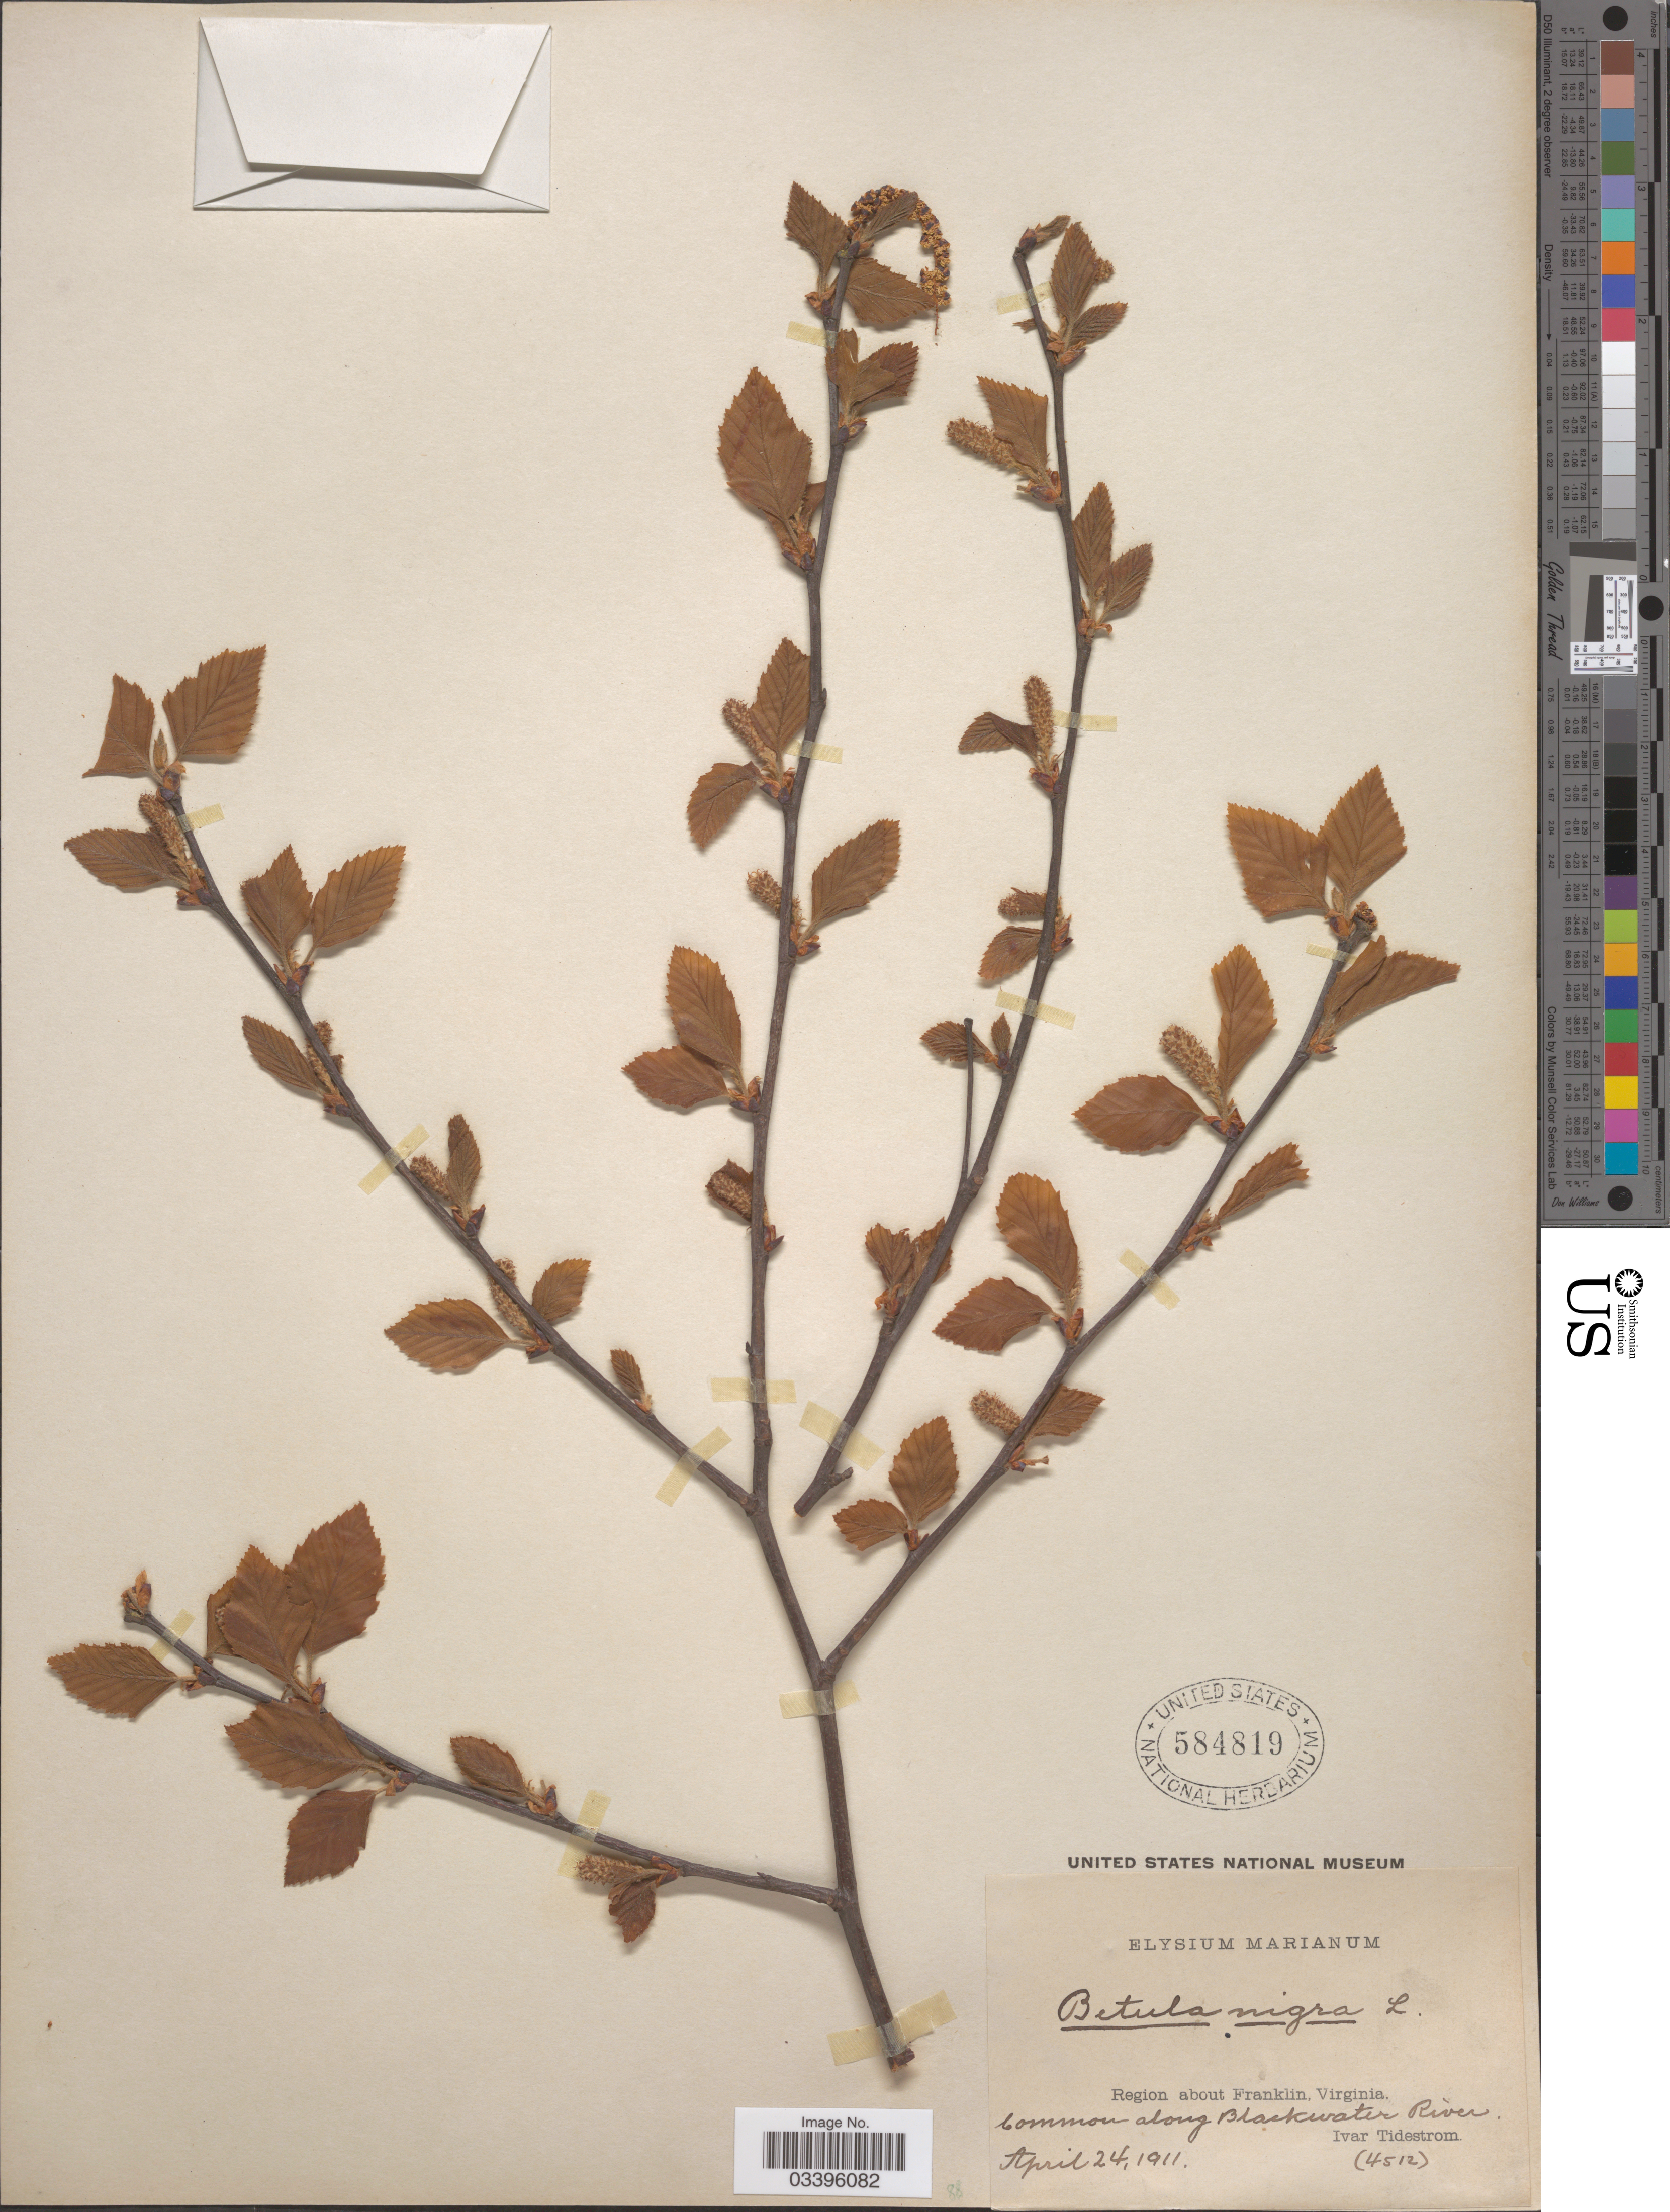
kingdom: Plantae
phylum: Tracheophyta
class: Magnoliopsida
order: Fagales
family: Betulaceae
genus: Betula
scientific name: Betula nigra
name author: L.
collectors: I. F. Tidestrom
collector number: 4512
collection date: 1911-04-24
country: United States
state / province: Virginia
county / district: City of Franklin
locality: Region about Franklin. Common along Blackwater River.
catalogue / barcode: US 584819